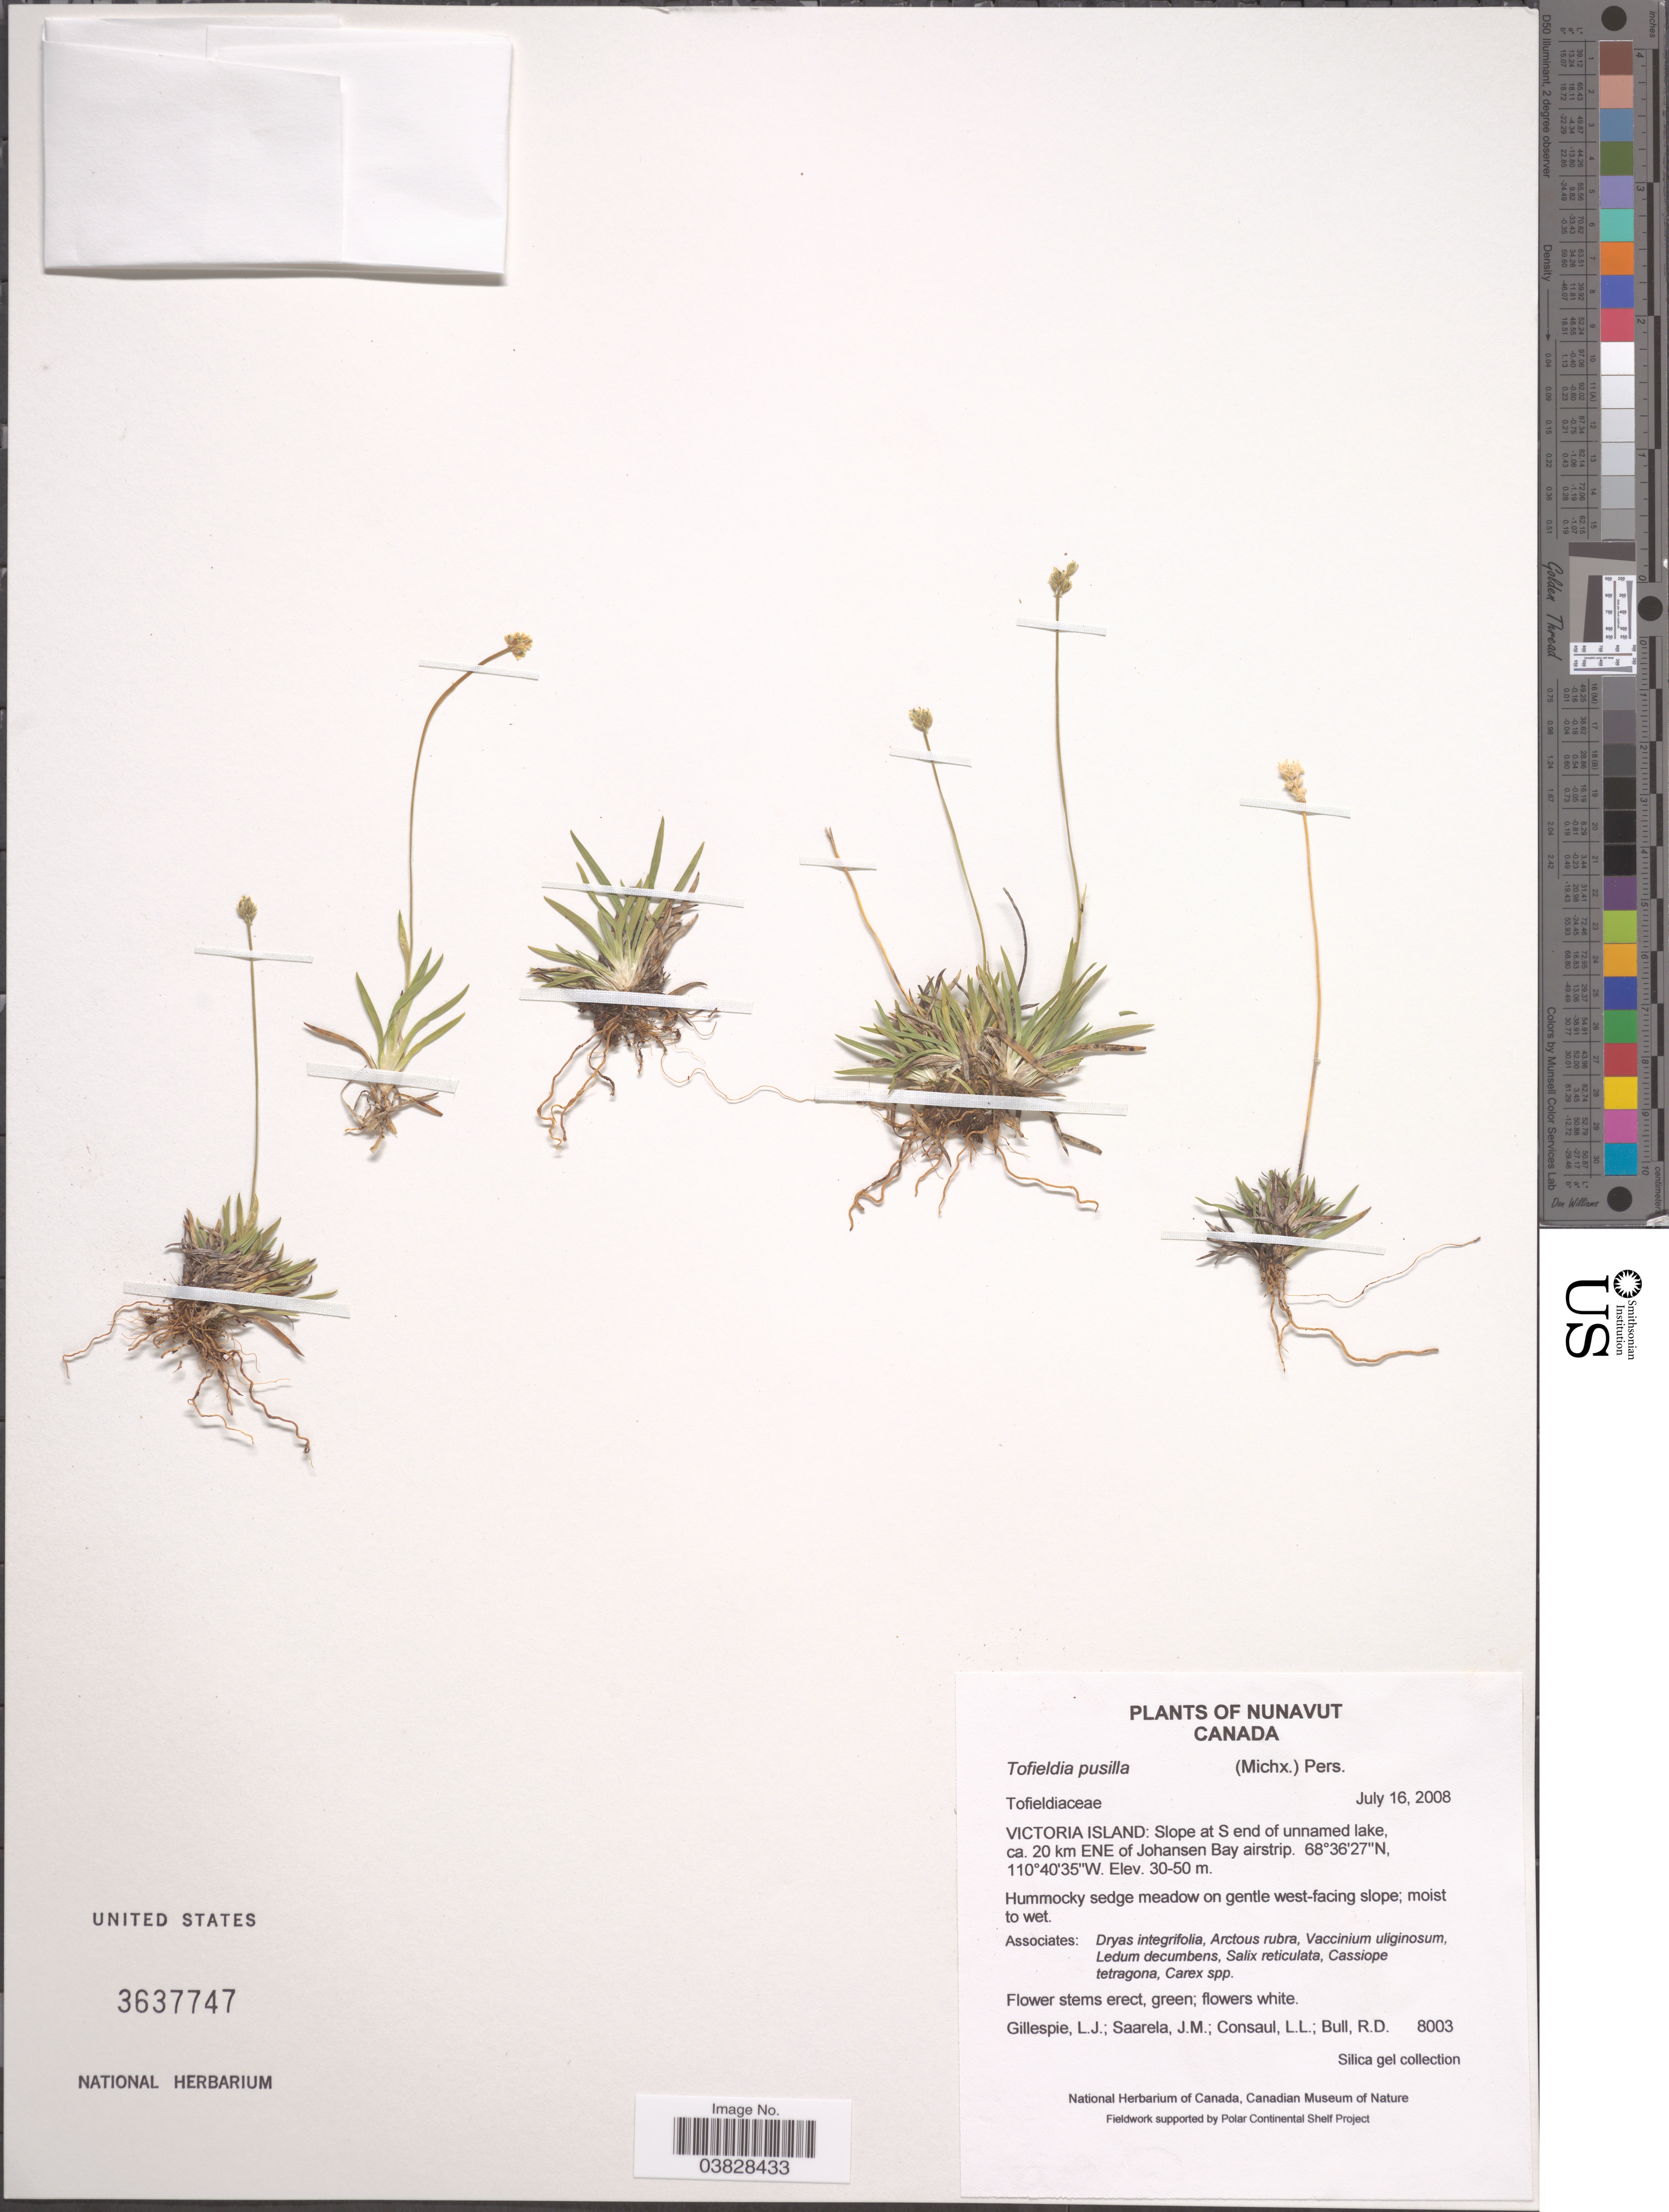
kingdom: Plantae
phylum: Tracheophyta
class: Liliopsida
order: Alismatales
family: Tofieldiaceae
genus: Tofieldia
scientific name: Tofieldia pusilla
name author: (Michx.) Pers.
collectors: L. Gillespie, J. Saarela, L. Consaul & R. Bull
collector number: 8003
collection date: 2008-07-16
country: Canada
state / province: Nunavut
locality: Victoria Island: Slope at S end of unnamed lake, ca. 20 km ENE of Johansen Bay airstrip.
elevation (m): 30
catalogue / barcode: US 3637747